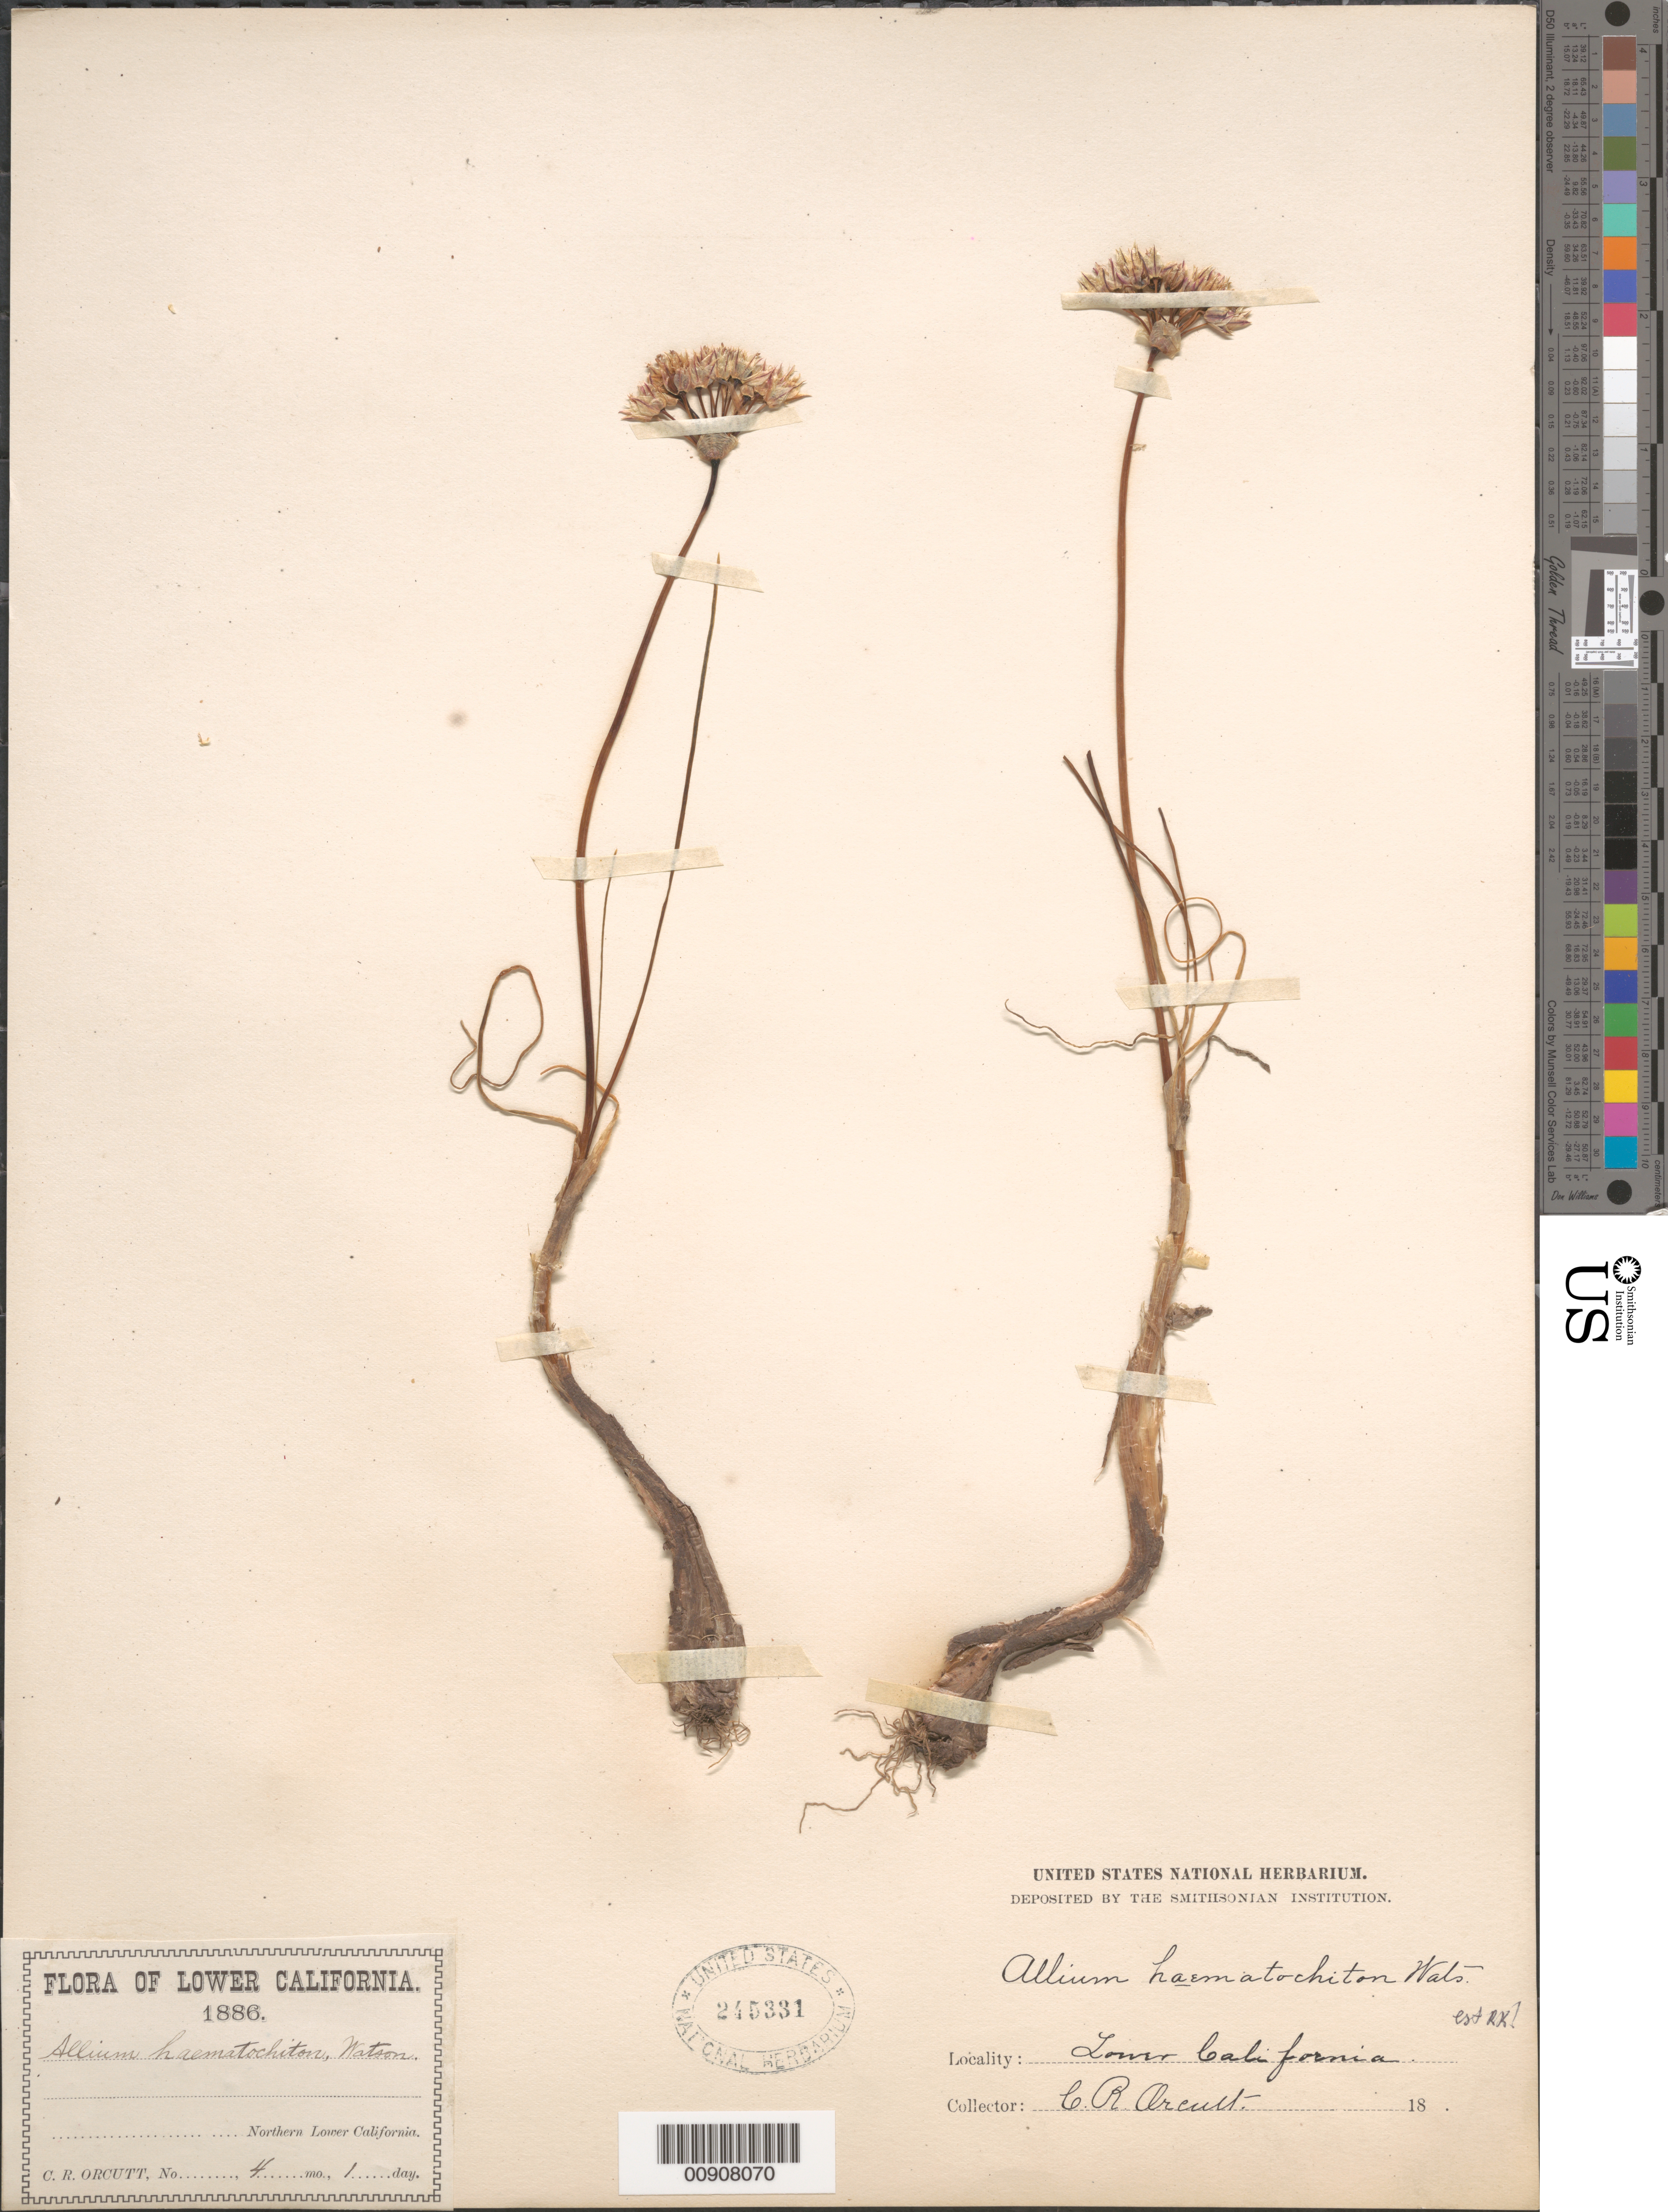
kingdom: Plantae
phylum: Tracheophyta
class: Liliopsida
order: Asparagales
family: Amaryllidaceae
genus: Allium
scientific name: Allium haematochiton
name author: S. Watson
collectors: C. R. Orcutt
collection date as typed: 01 Apr 1886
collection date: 1886-04-01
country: Mexico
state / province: Baja California Norte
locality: Northern Lower California.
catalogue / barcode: US 245331